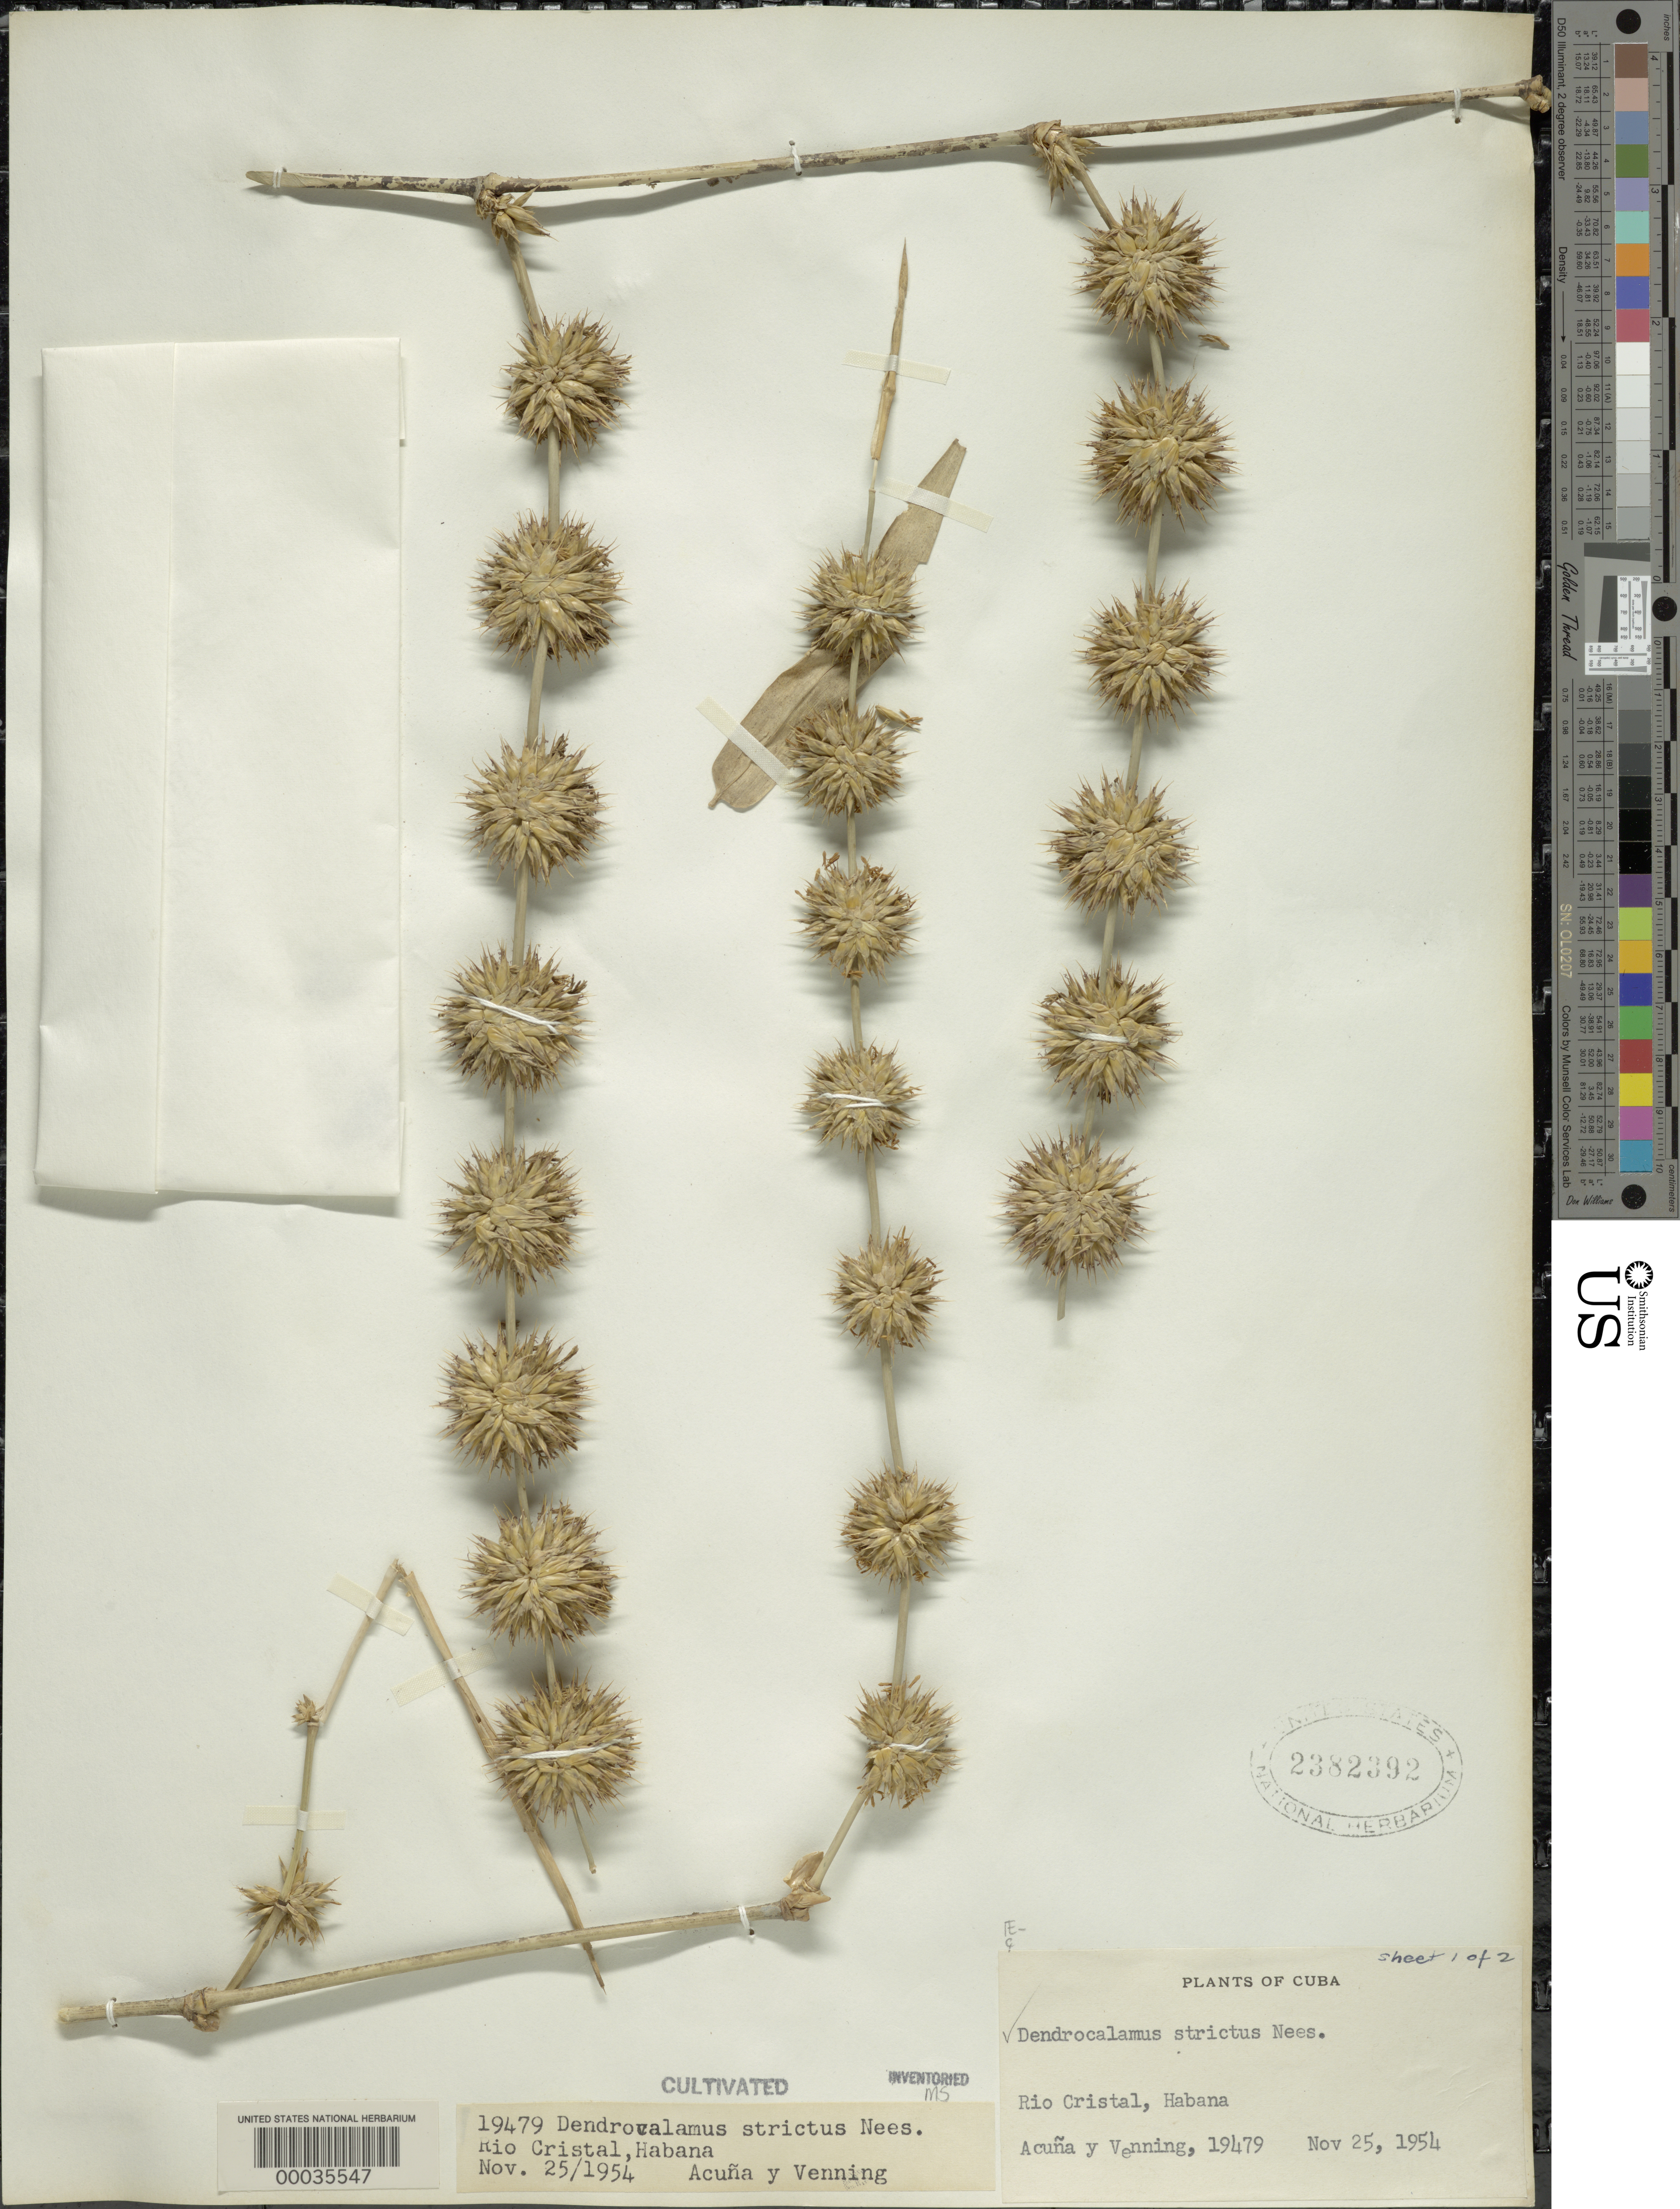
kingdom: Plantae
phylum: Tracheophyta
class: Liliopsida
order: Poales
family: Poaceae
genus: Dendrocalamus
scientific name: Dendrocalamus strictus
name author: (Roxb.) Nees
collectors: A. Venning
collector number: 19479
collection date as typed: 25 Nov 1954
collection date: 1954-11-25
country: Cuba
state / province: La Habana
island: Greater Antilles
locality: Rio cristal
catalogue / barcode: US 2382392